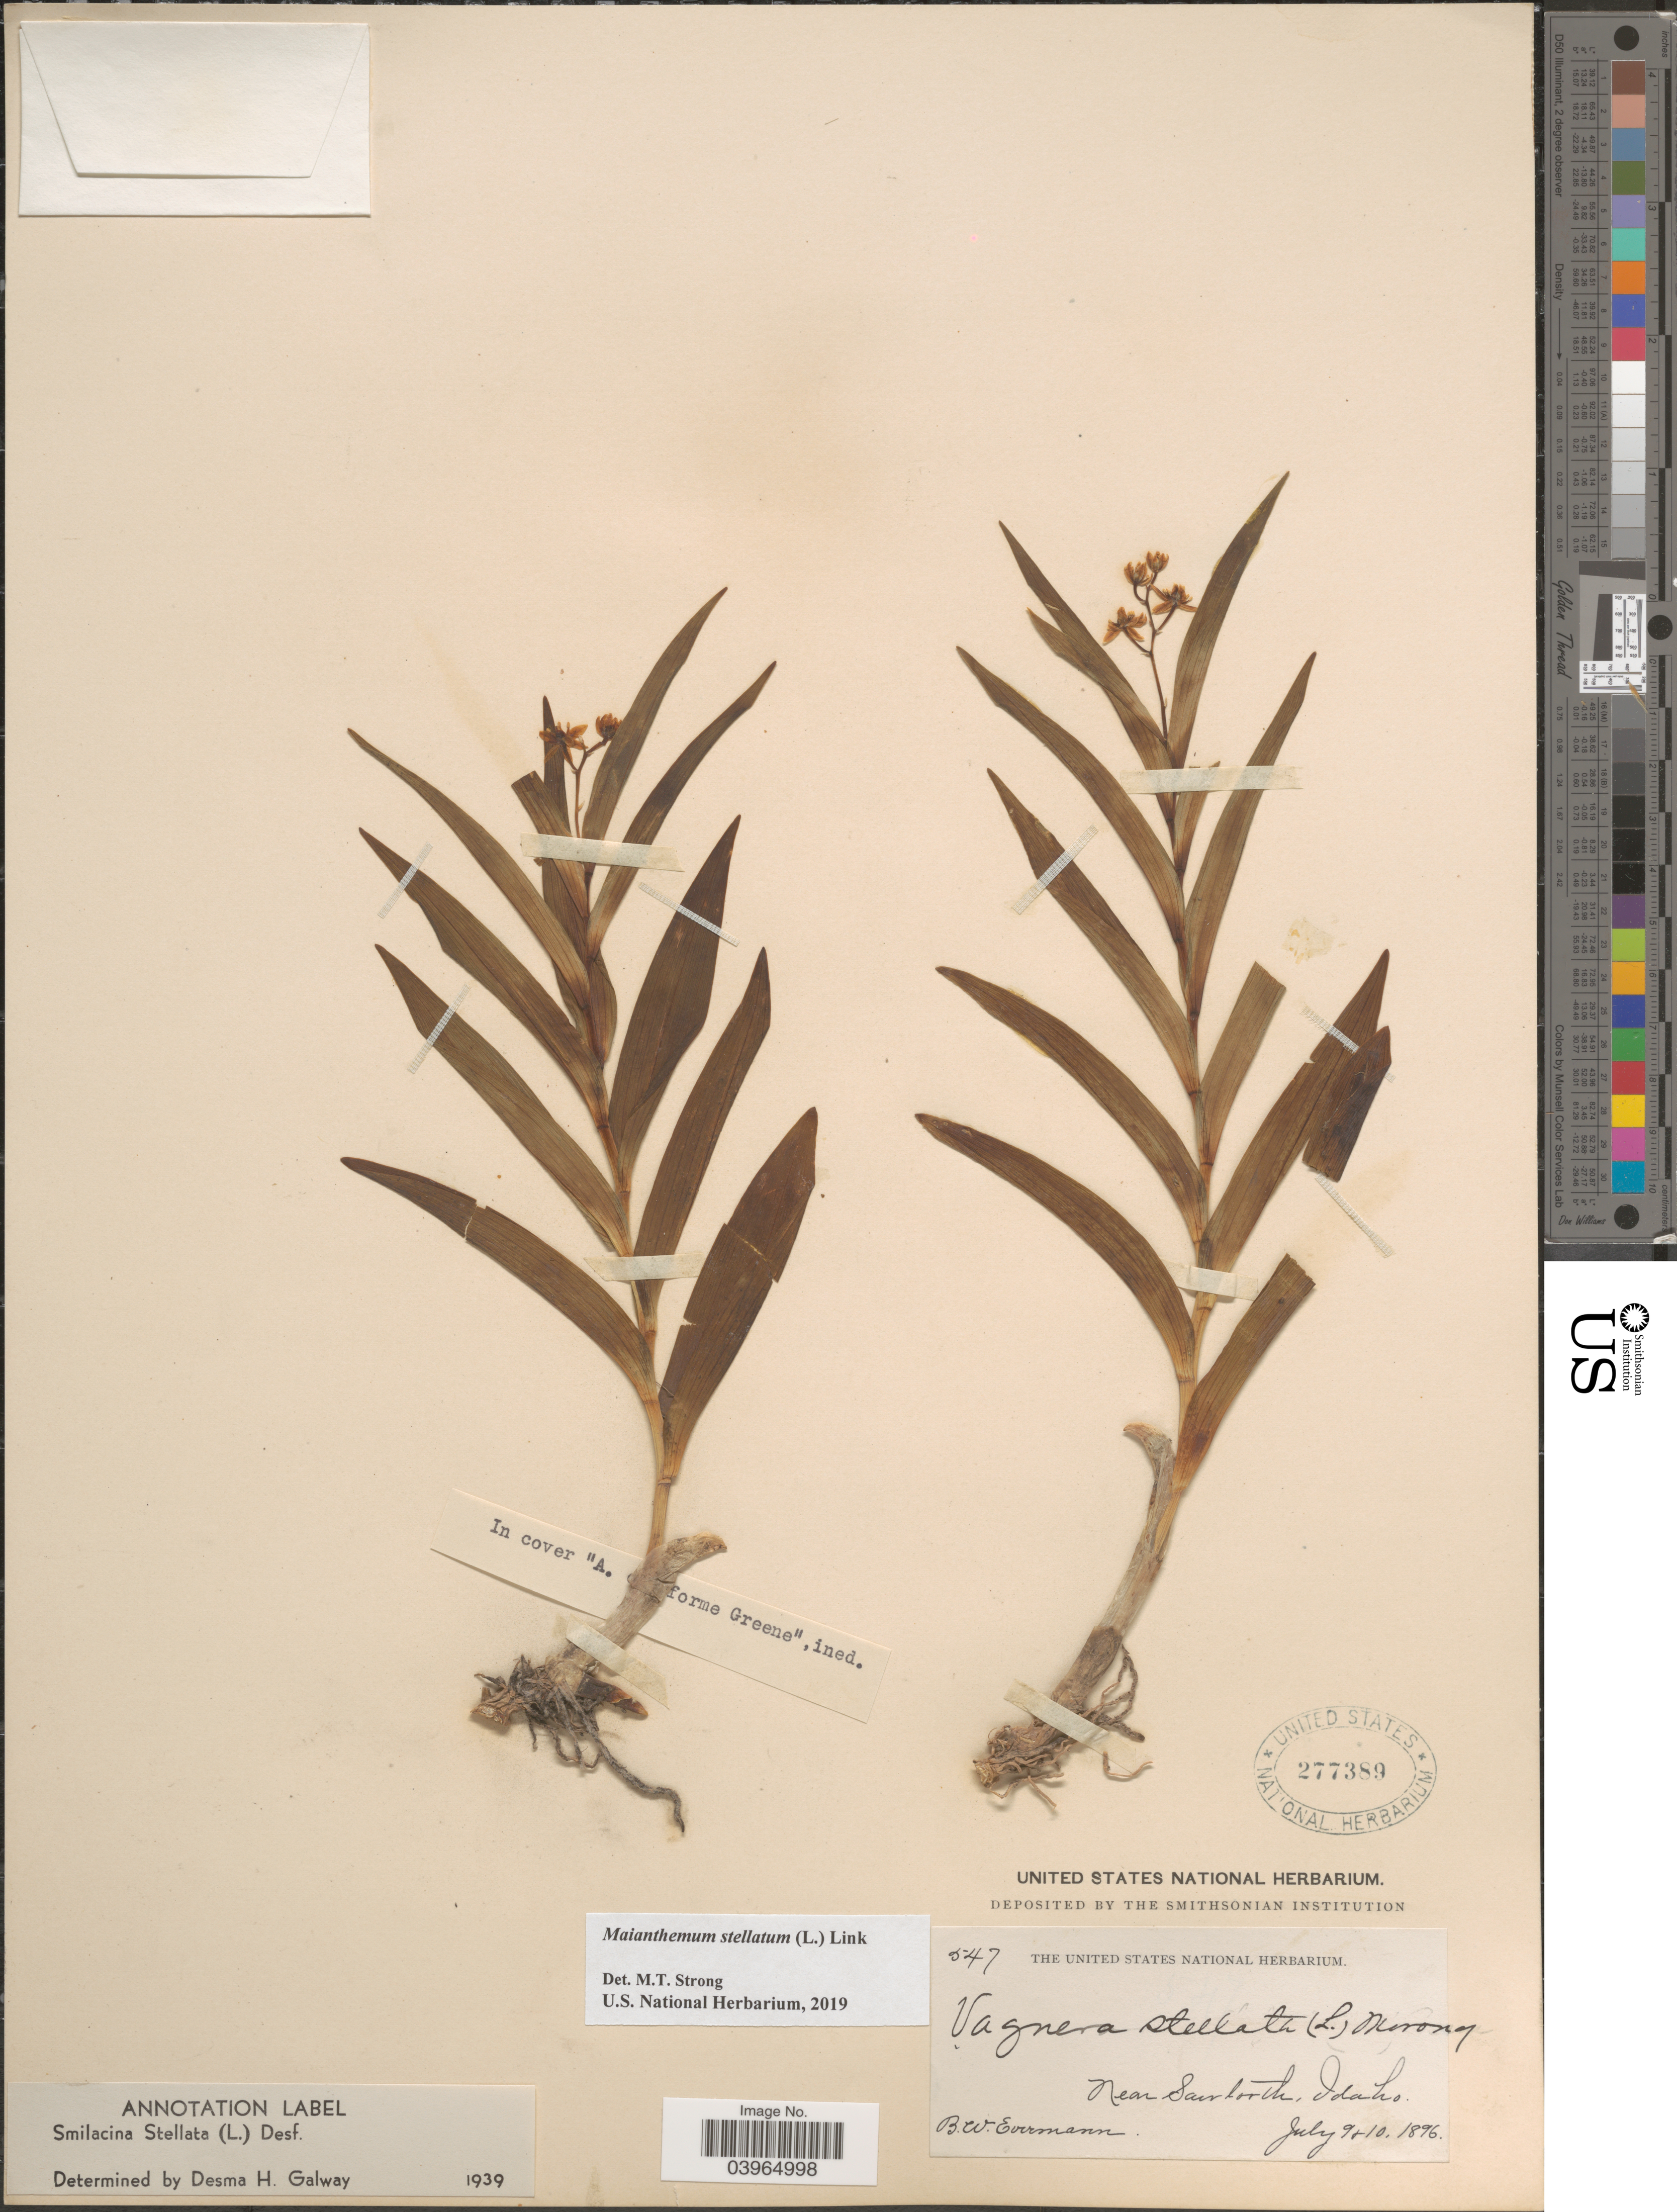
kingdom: Plantae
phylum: Tracheophyta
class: Liliopsida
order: Asparagales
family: Asparagaceae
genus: Maianthemum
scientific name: Maianthemum stellatum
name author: (L.) Link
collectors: B. W. Evermann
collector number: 547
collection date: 1896-07-09/1896-07-10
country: United States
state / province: Idaho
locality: Near Sawtooth.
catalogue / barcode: US 277389